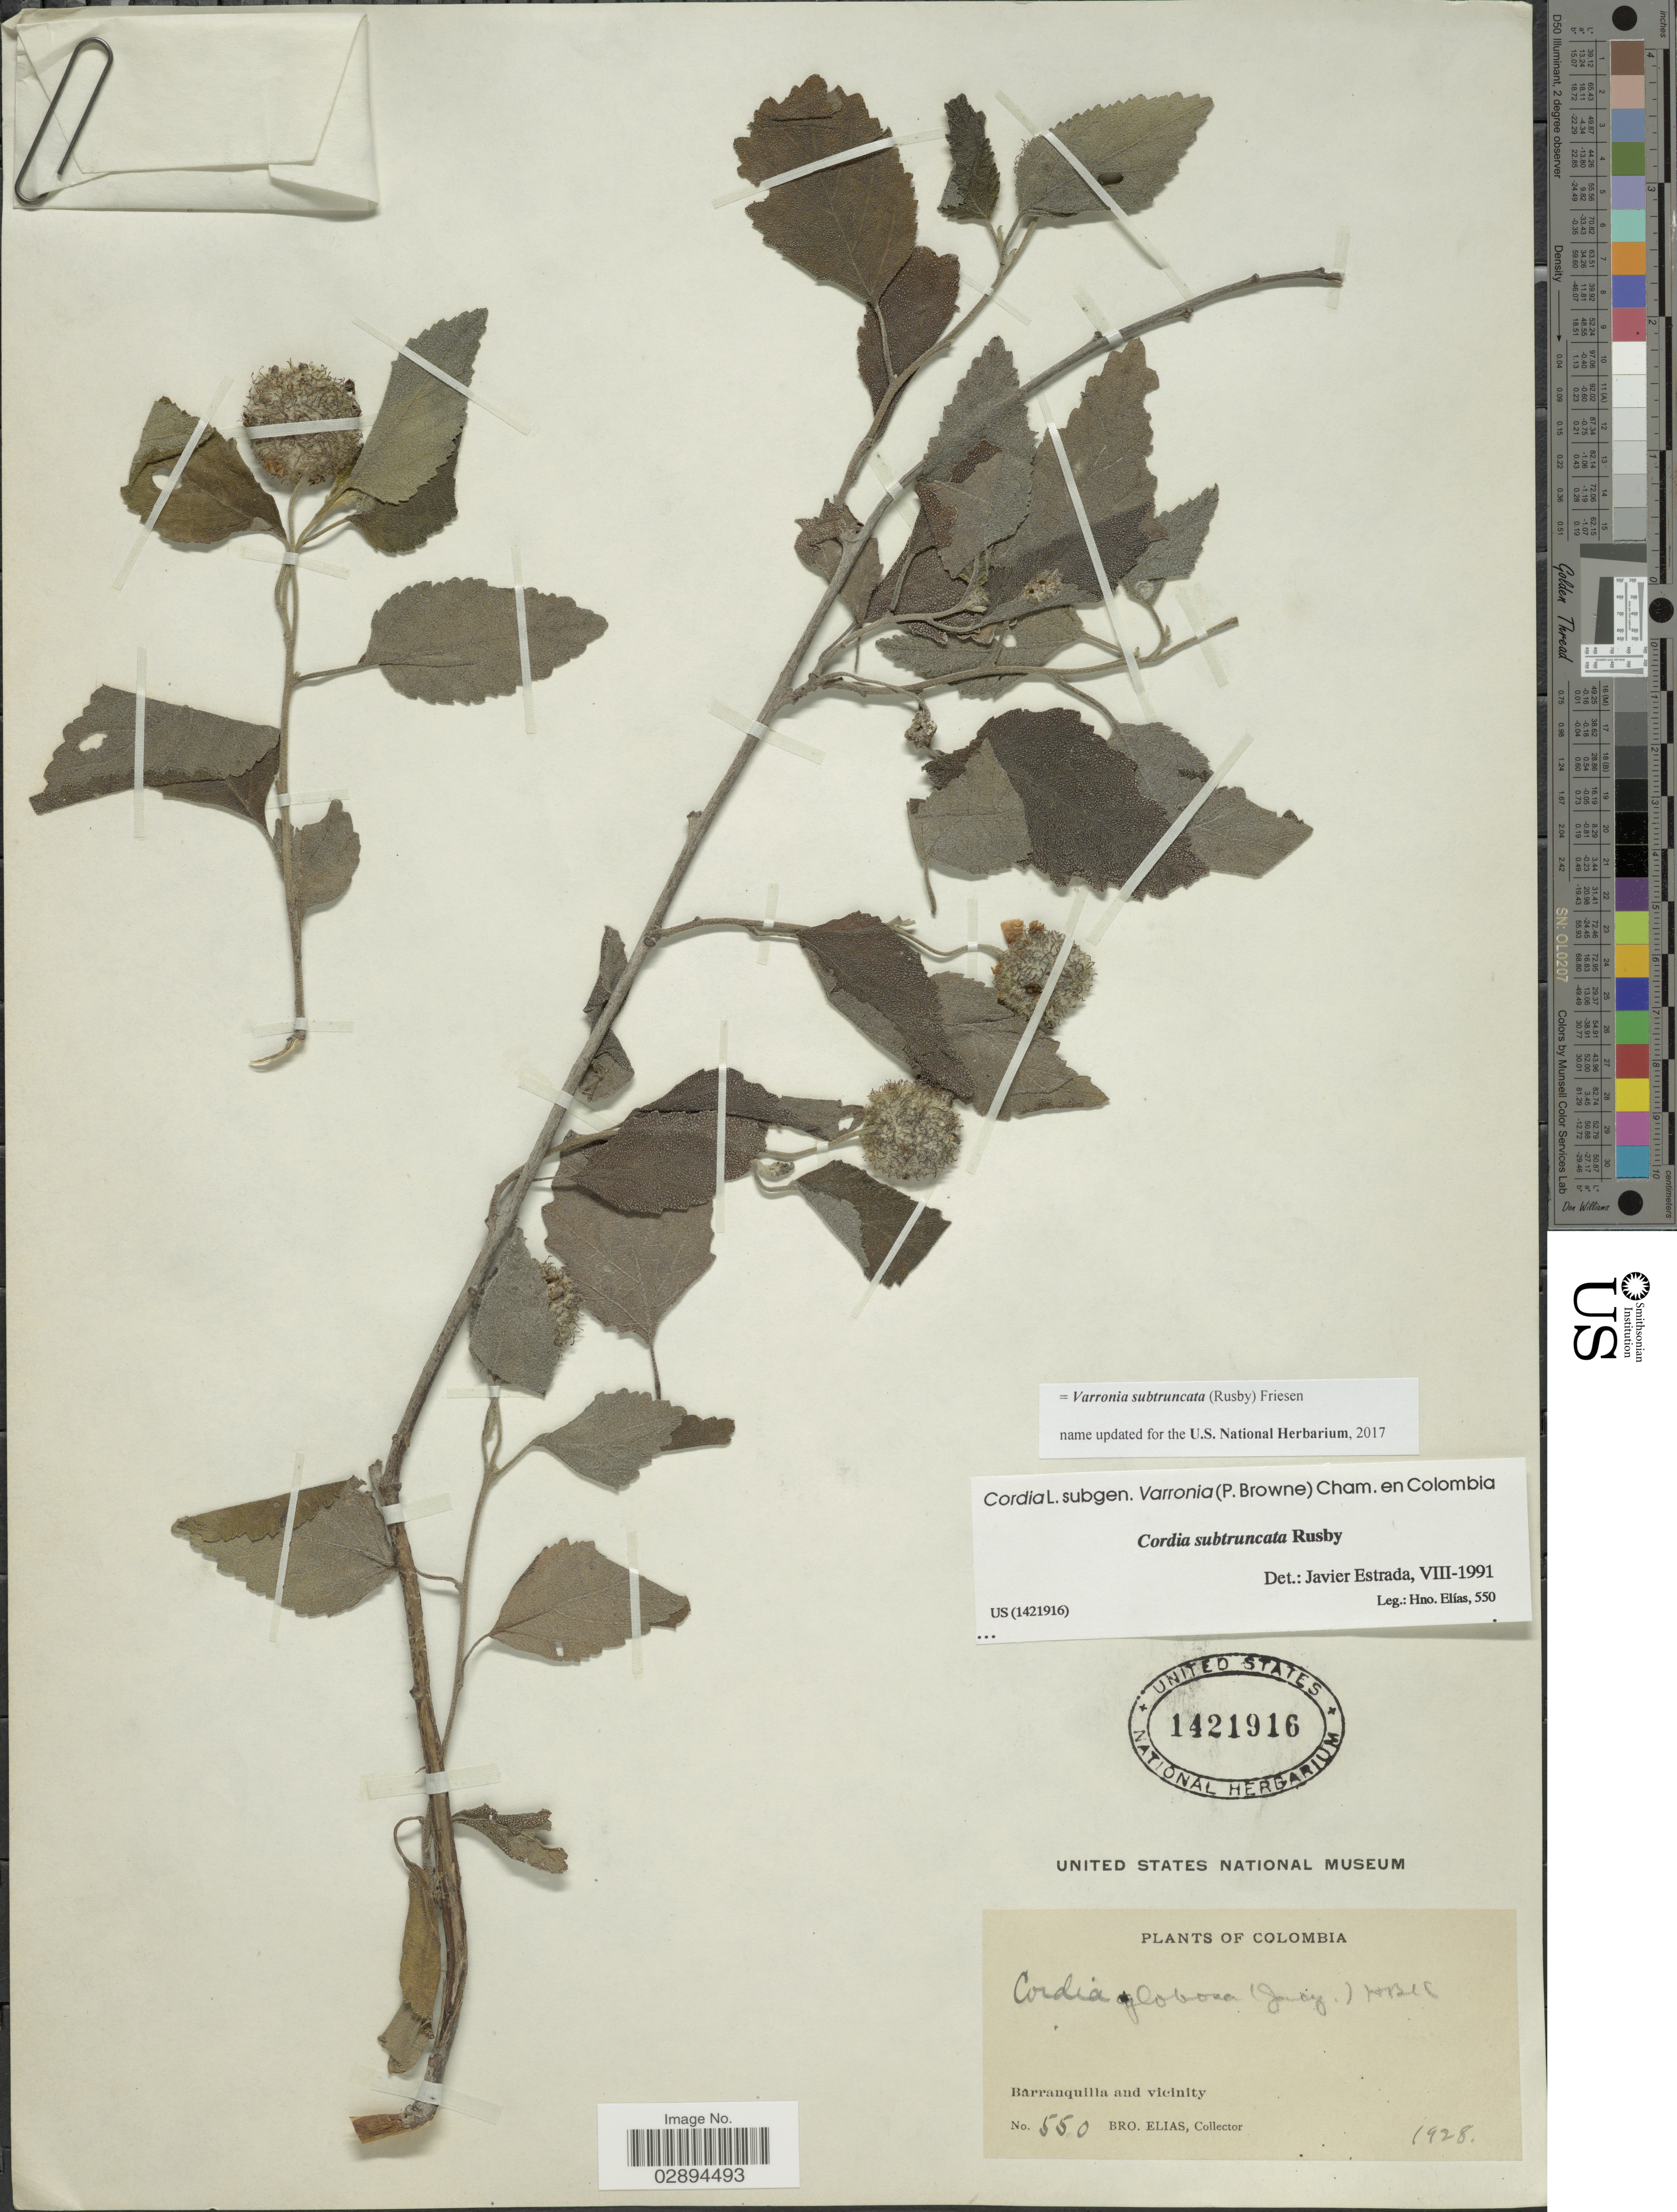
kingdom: Plantae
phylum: Tracheophyta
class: Magnoliopsida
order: Boraginales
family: Cordiaceae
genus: Varronia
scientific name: Varronia subtruncata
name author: (Rusby) Friesen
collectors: Bro. Elias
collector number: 550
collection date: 1928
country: Colombia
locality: Barranquilla and vicinity.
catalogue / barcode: US 1421916